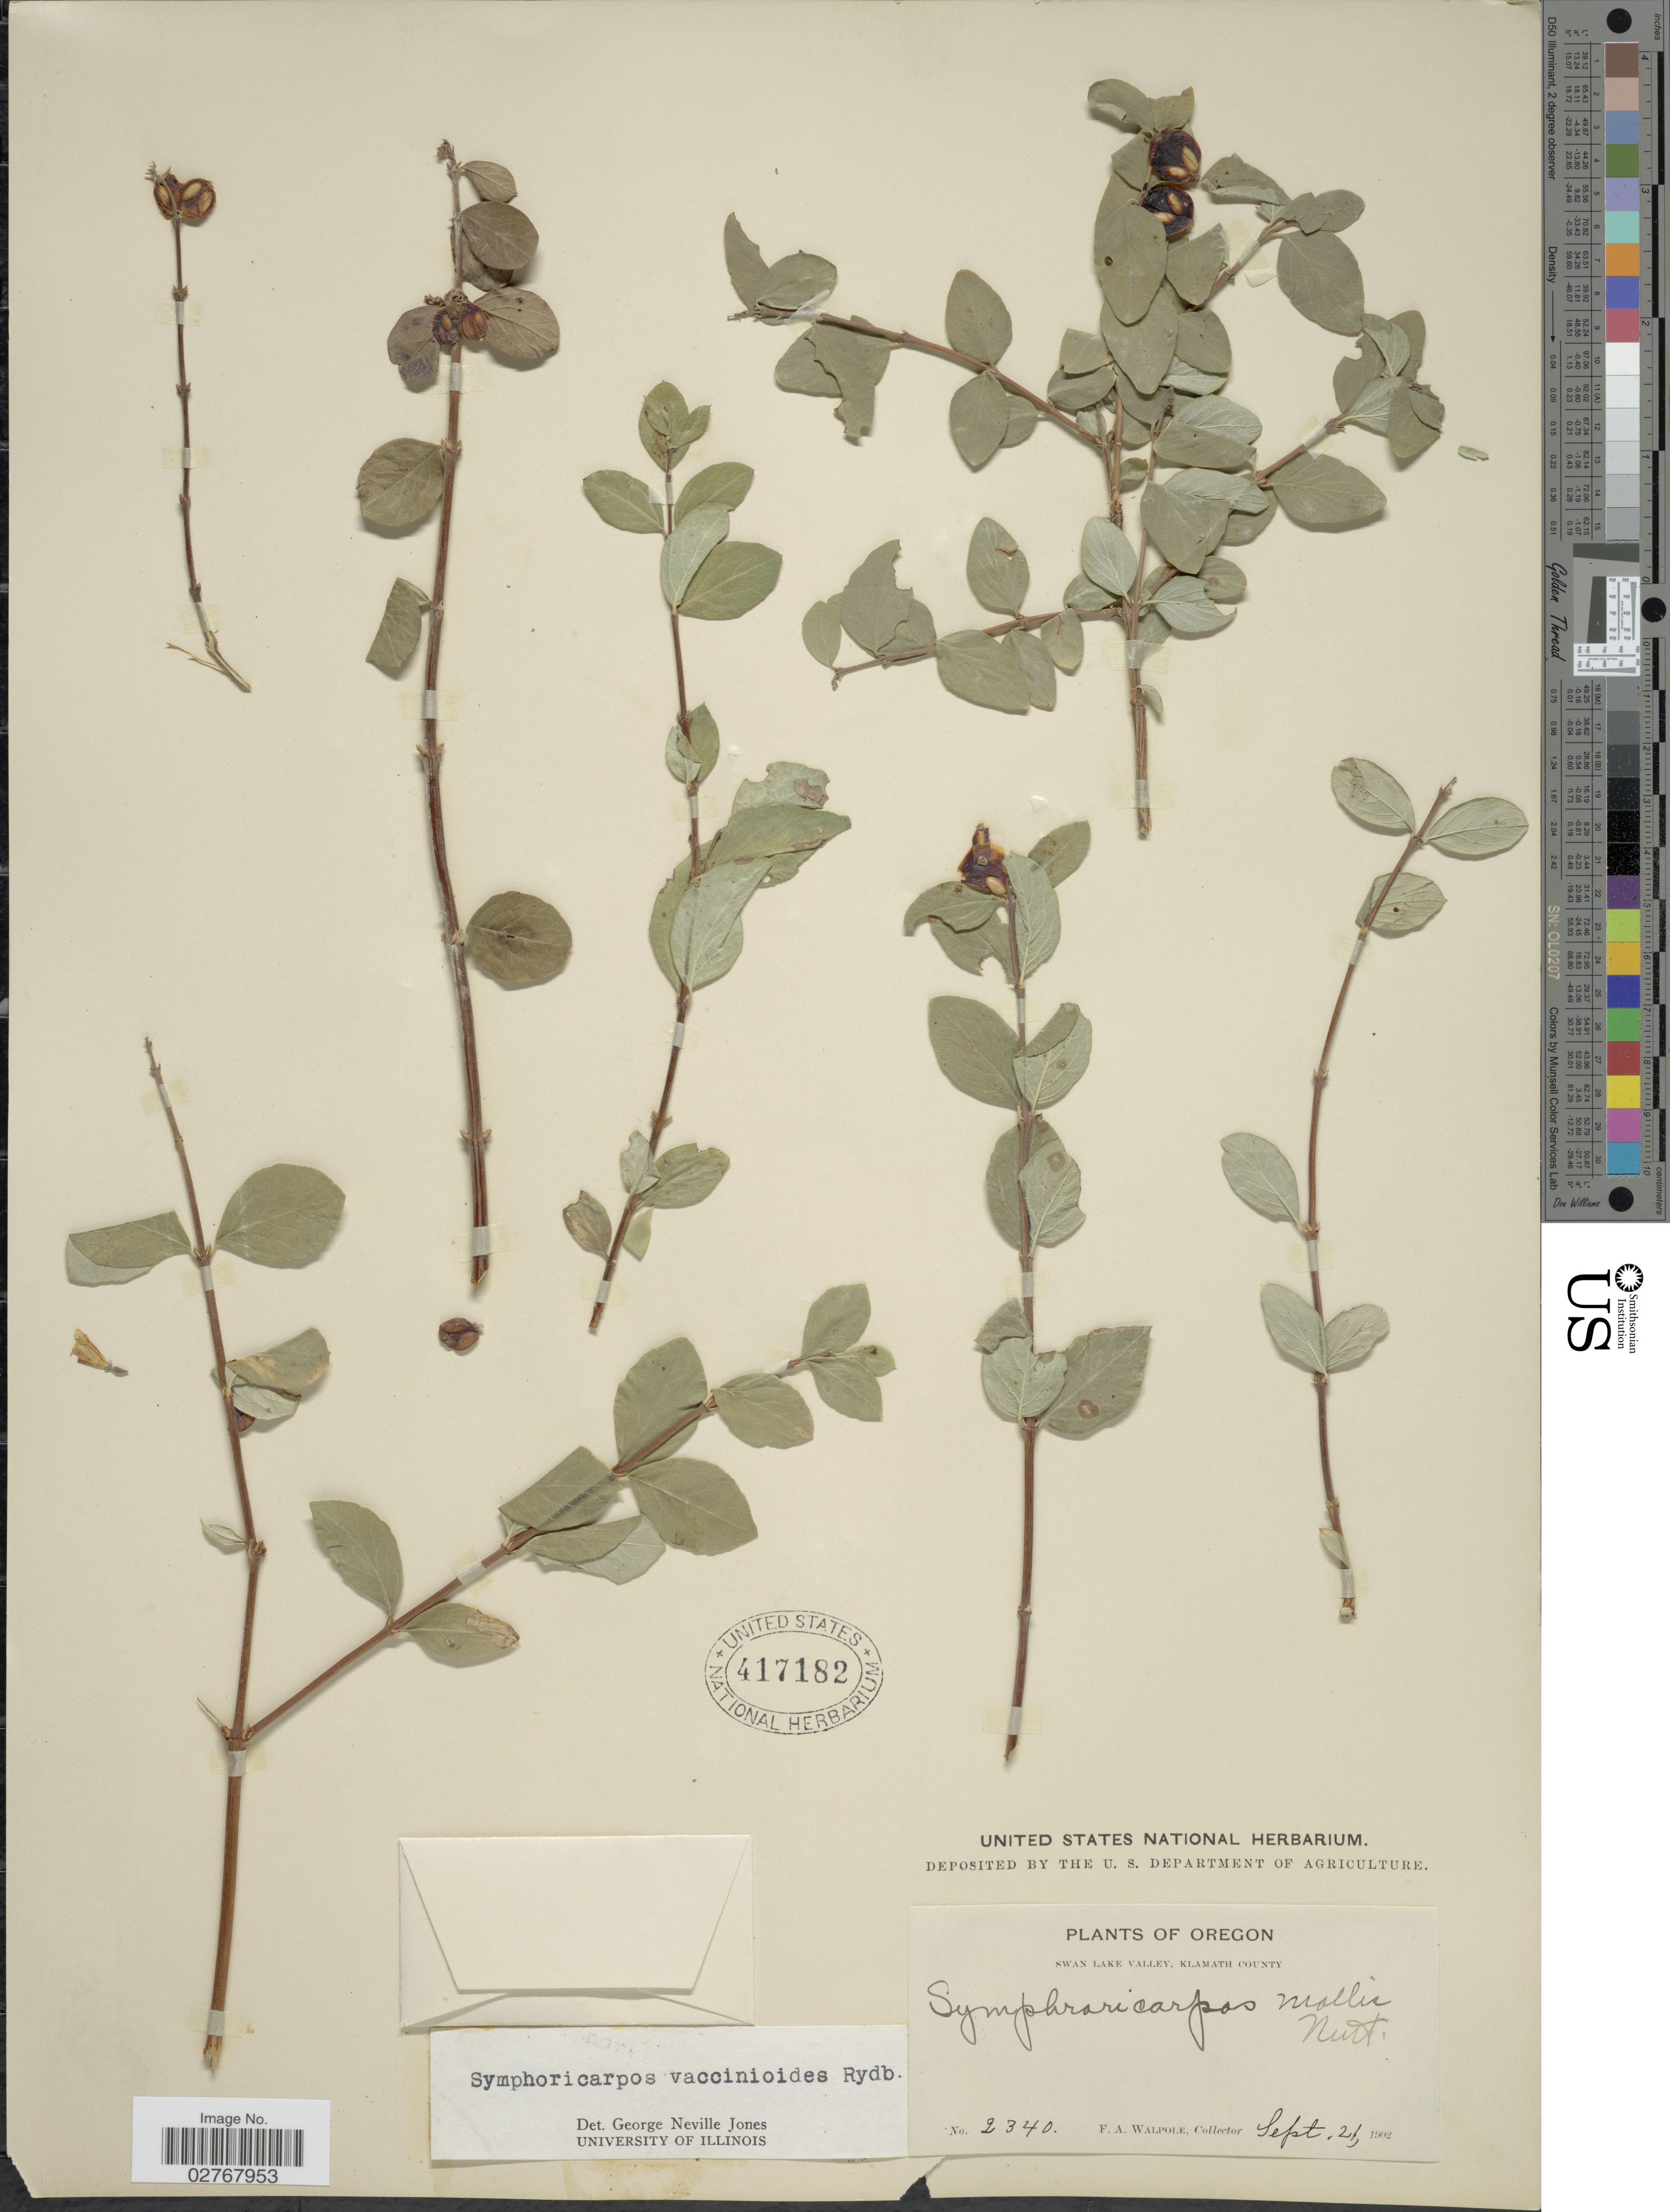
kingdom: Plantae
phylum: Tracheophyta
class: Magnoliopsida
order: Dipsacales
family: Caprifoliaceae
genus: Symphoricarpos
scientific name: Symphoricarpos vaccinioides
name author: Rydb.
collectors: F. Walpole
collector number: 2340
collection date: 1902-09-21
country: United States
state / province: Oregon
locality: Swan Lake Valley, Klamath County.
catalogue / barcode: US 417182